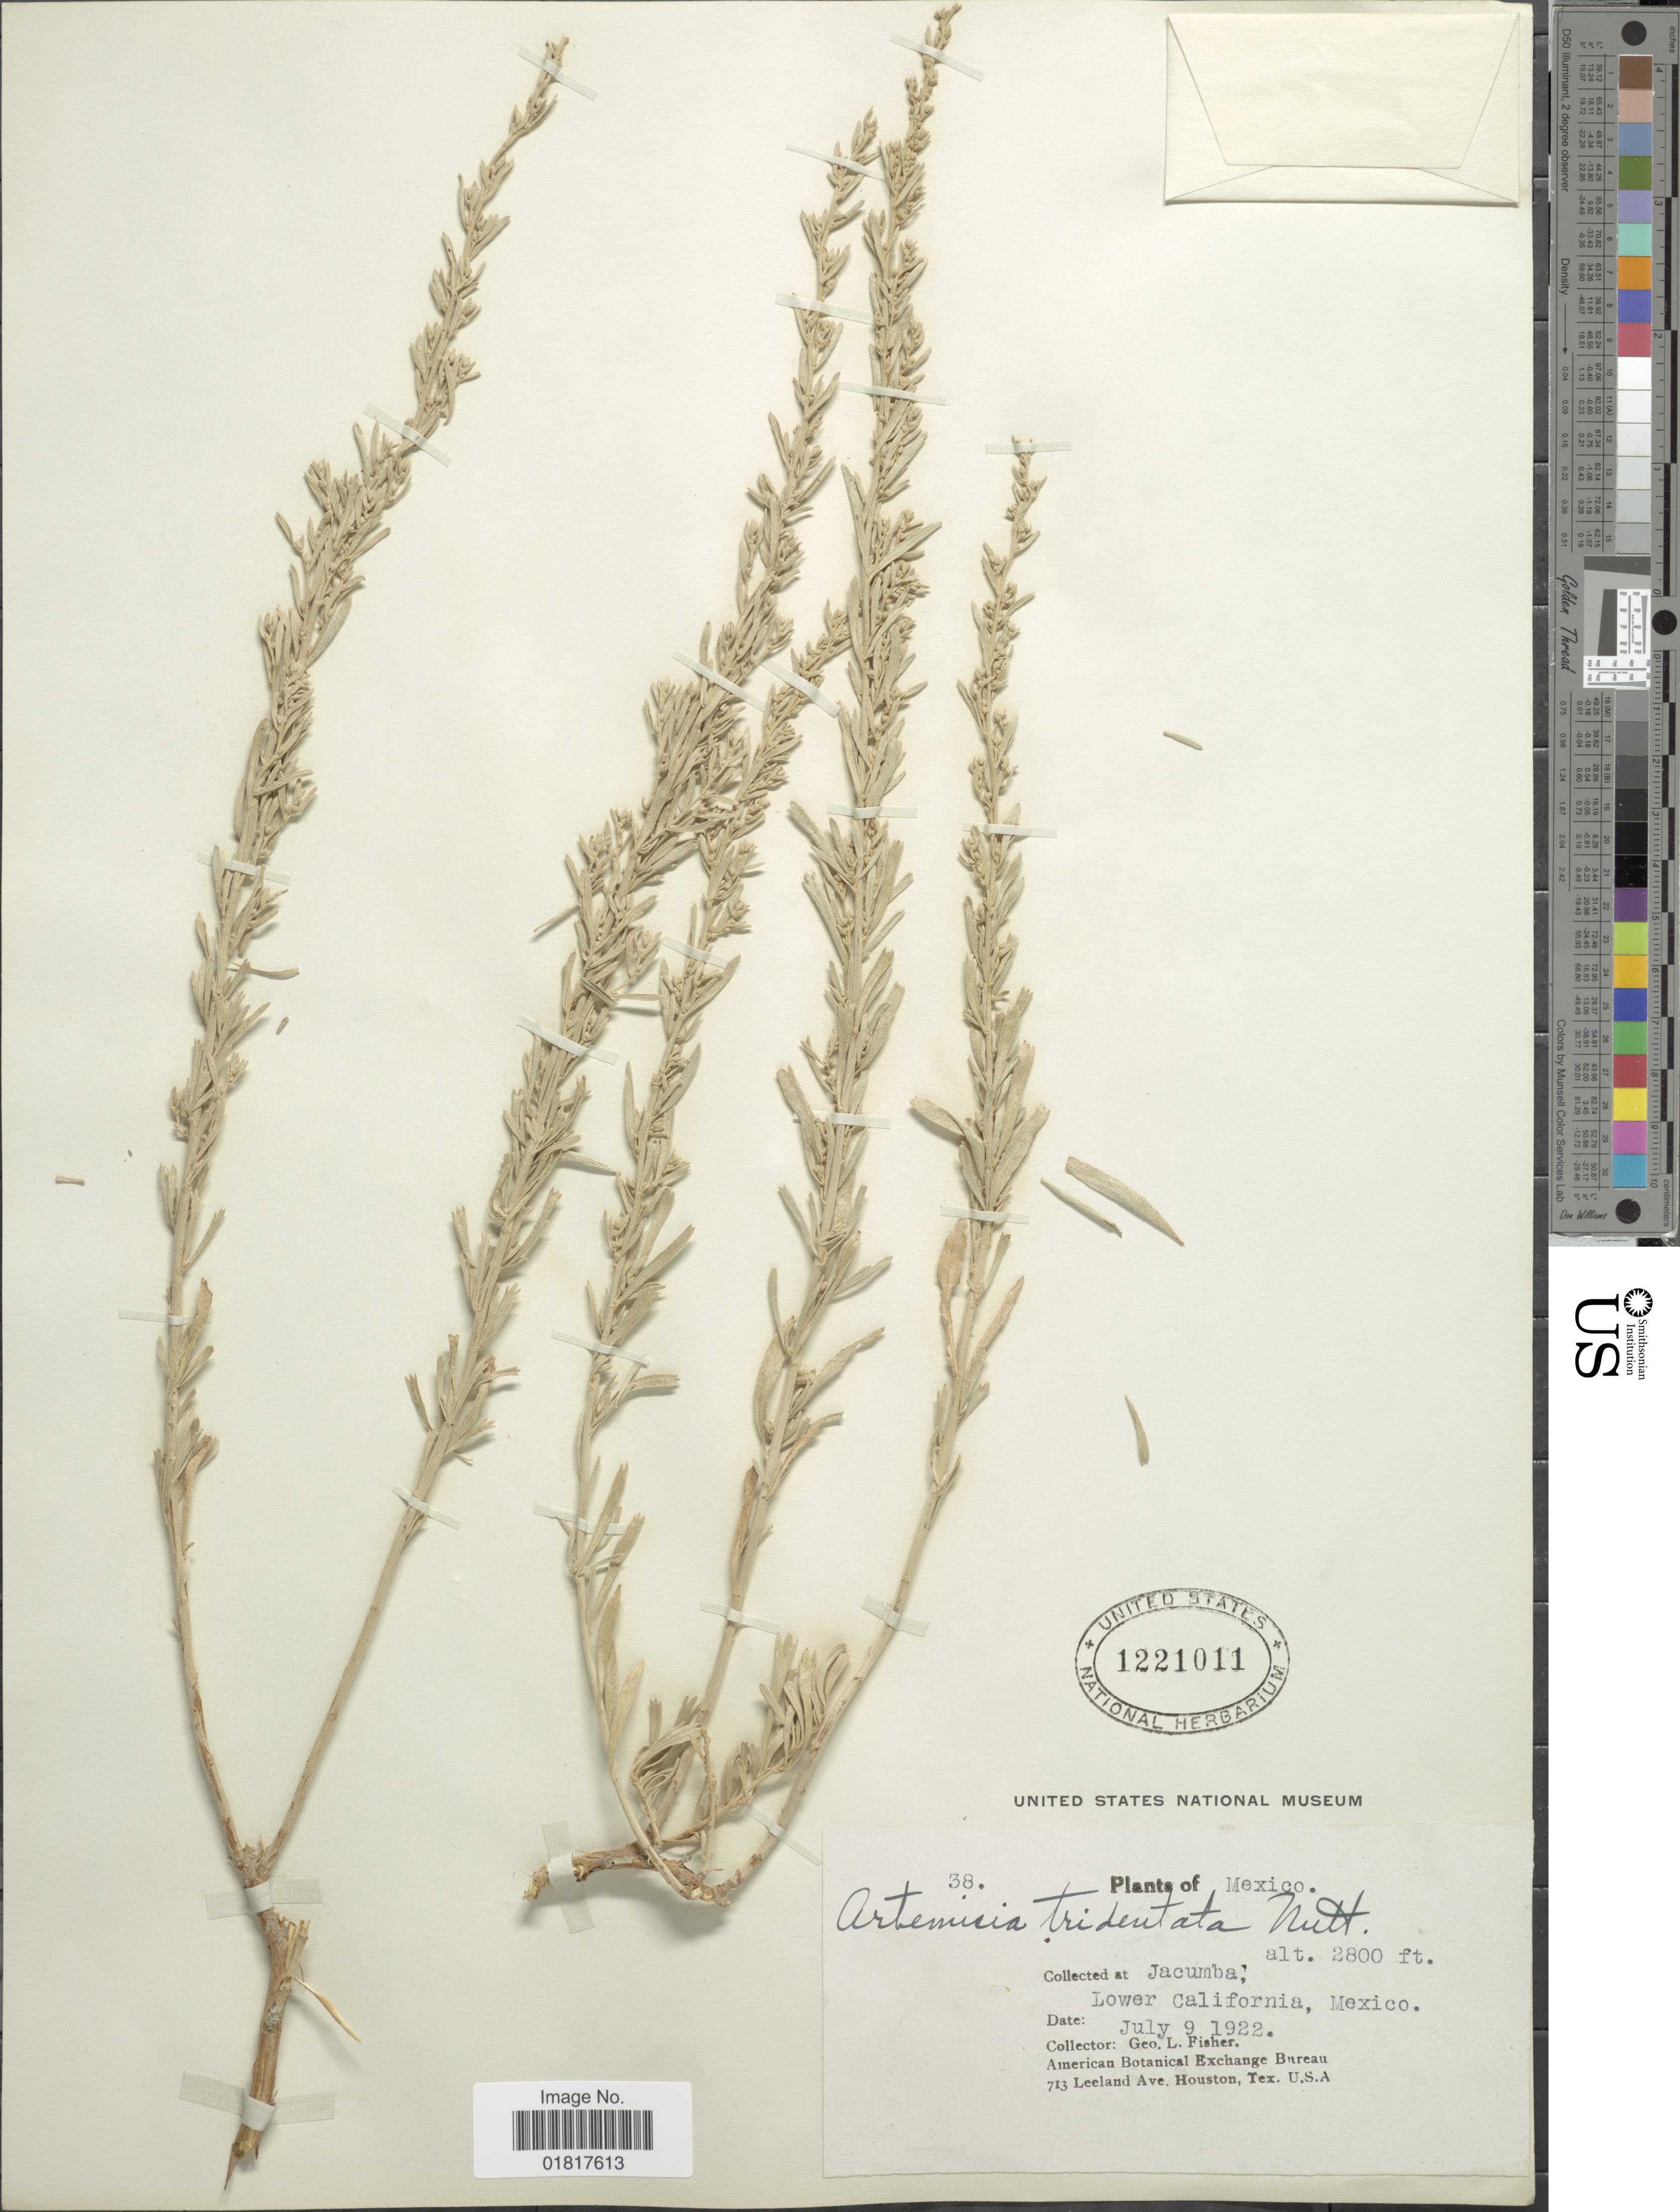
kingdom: Plantae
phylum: Tracheophyta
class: Magnoliopsida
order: Asterales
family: Asteraceae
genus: Artemisia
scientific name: Artemisia tridentata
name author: Nutt.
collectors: G. L. Fisher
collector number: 38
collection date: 1922-07-09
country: Mexico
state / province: Baja California Norte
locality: Jacumba, Lower California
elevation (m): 853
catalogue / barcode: US 1221011